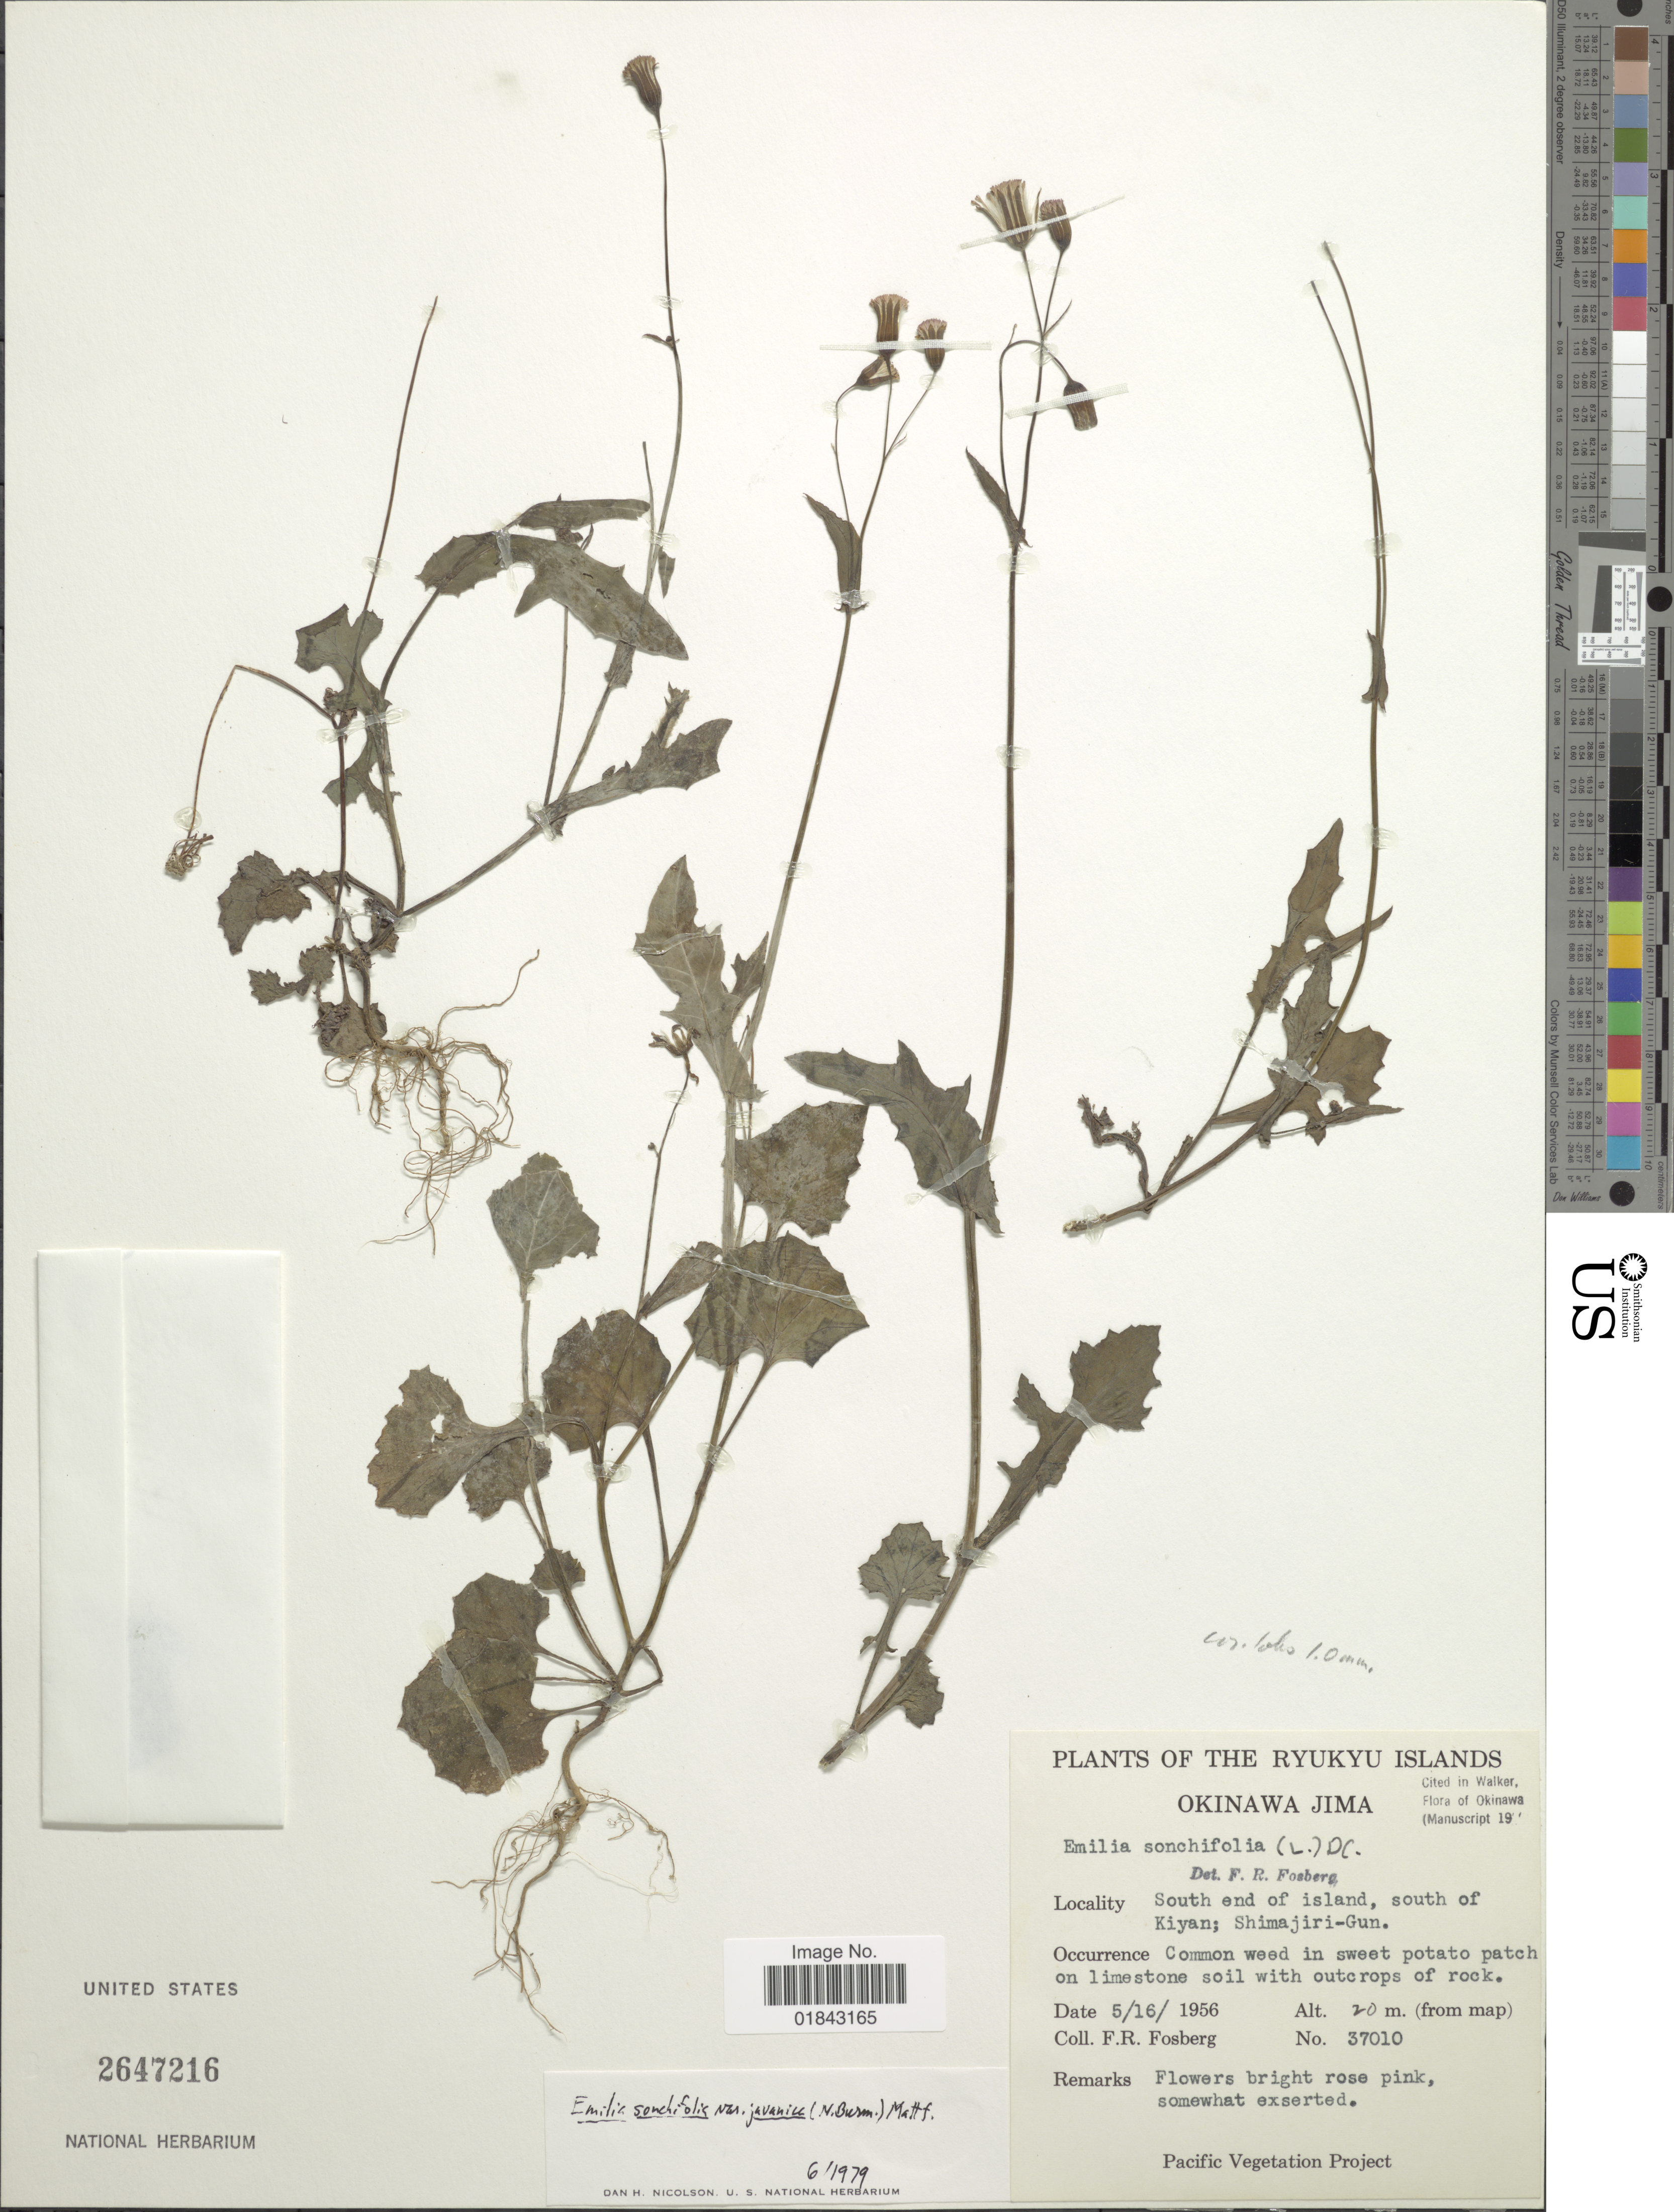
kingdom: Plantae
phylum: Tracheophyta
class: Magnoliopsida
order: Asterales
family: Asteraceae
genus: Emilia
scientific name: Emilia sonchifolia var. javanica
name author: (Burm. f.) Mattf.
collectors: F. R. Fosberg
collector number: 37010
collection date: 1956-05-16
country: Japan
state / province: Okinawa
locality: Ryukyu Islands, Okinawa Jima, South end of island, south of Kiyan; Shimajiri-Gun, common weed in sweet potato patch on limestone soil with outcrops of rock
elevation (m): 20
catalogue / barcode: US 2647216